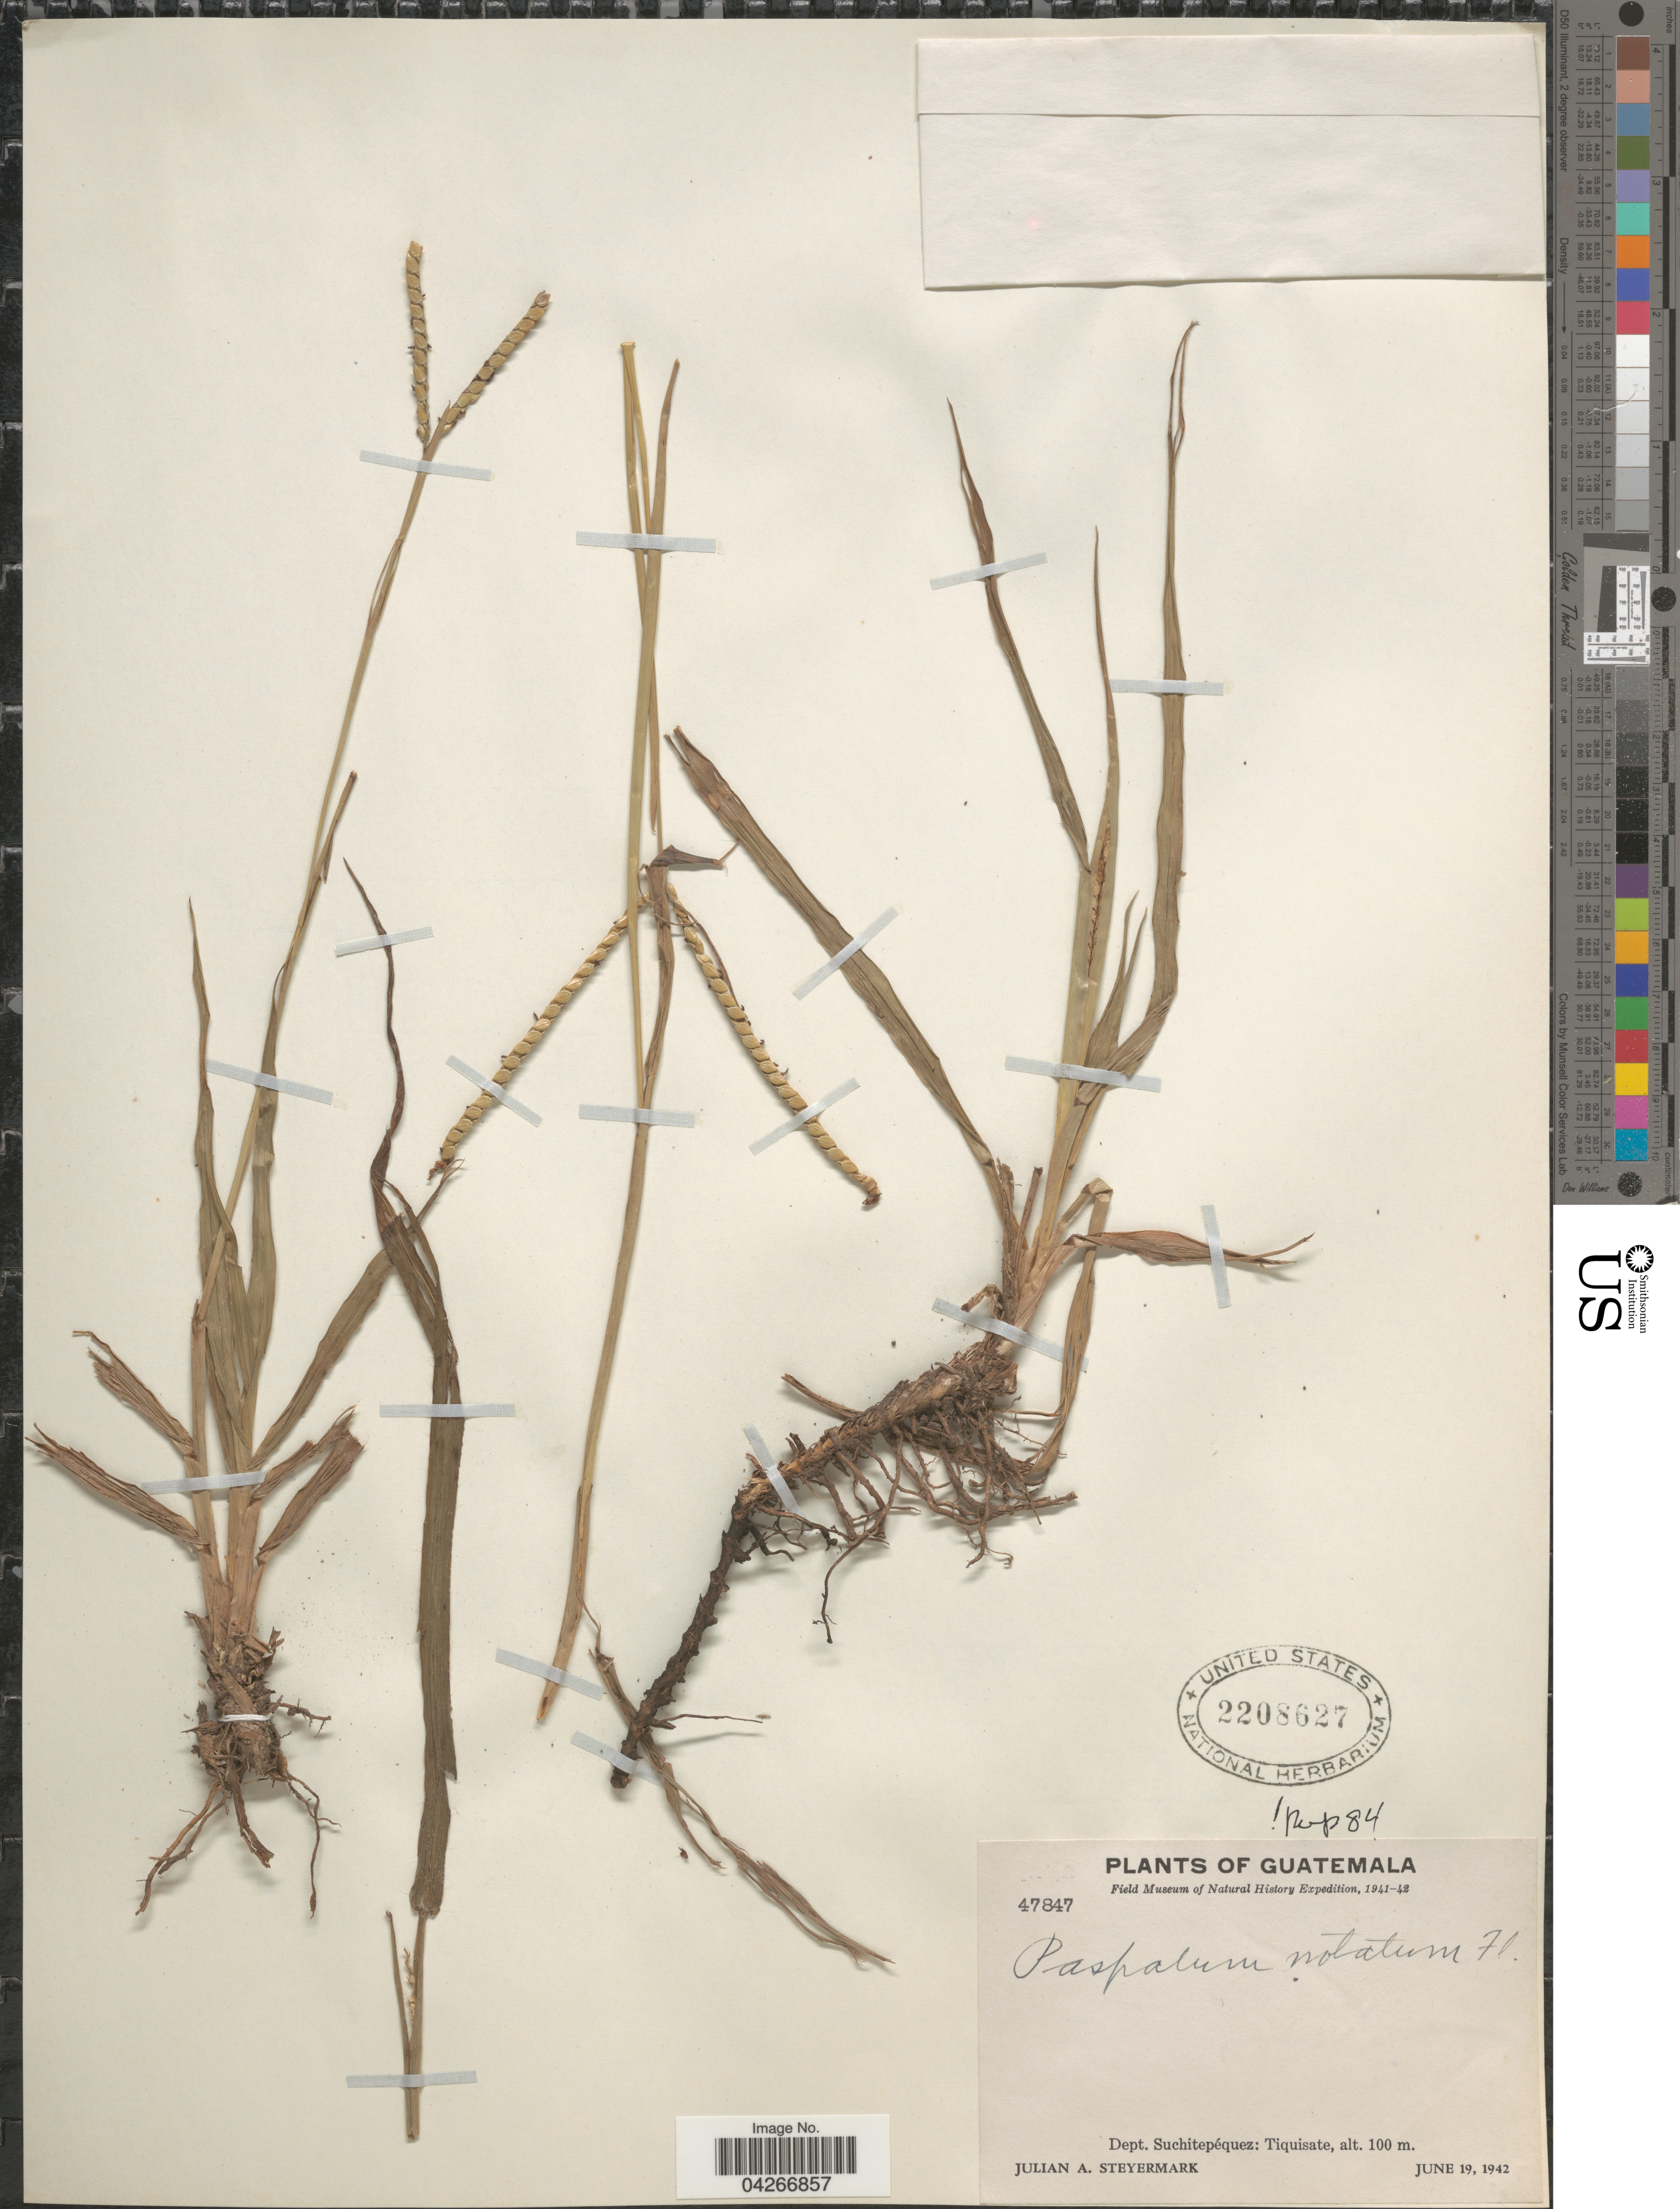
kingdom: Plantae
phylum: Tracheophyta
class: Liliopsida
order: Poales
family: Poaceae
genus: Paspalum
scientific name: Paspalum notatum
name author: Flüggé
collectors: J. Steyermark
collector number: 47847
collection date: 1942-06-19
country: Guatemala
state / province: Suchitepequez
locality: Field Museum of Natural History Expedition, 1941-42. Dept. Suchitepéquez: Tiquisate.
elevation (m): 100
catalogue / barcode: US 2208627